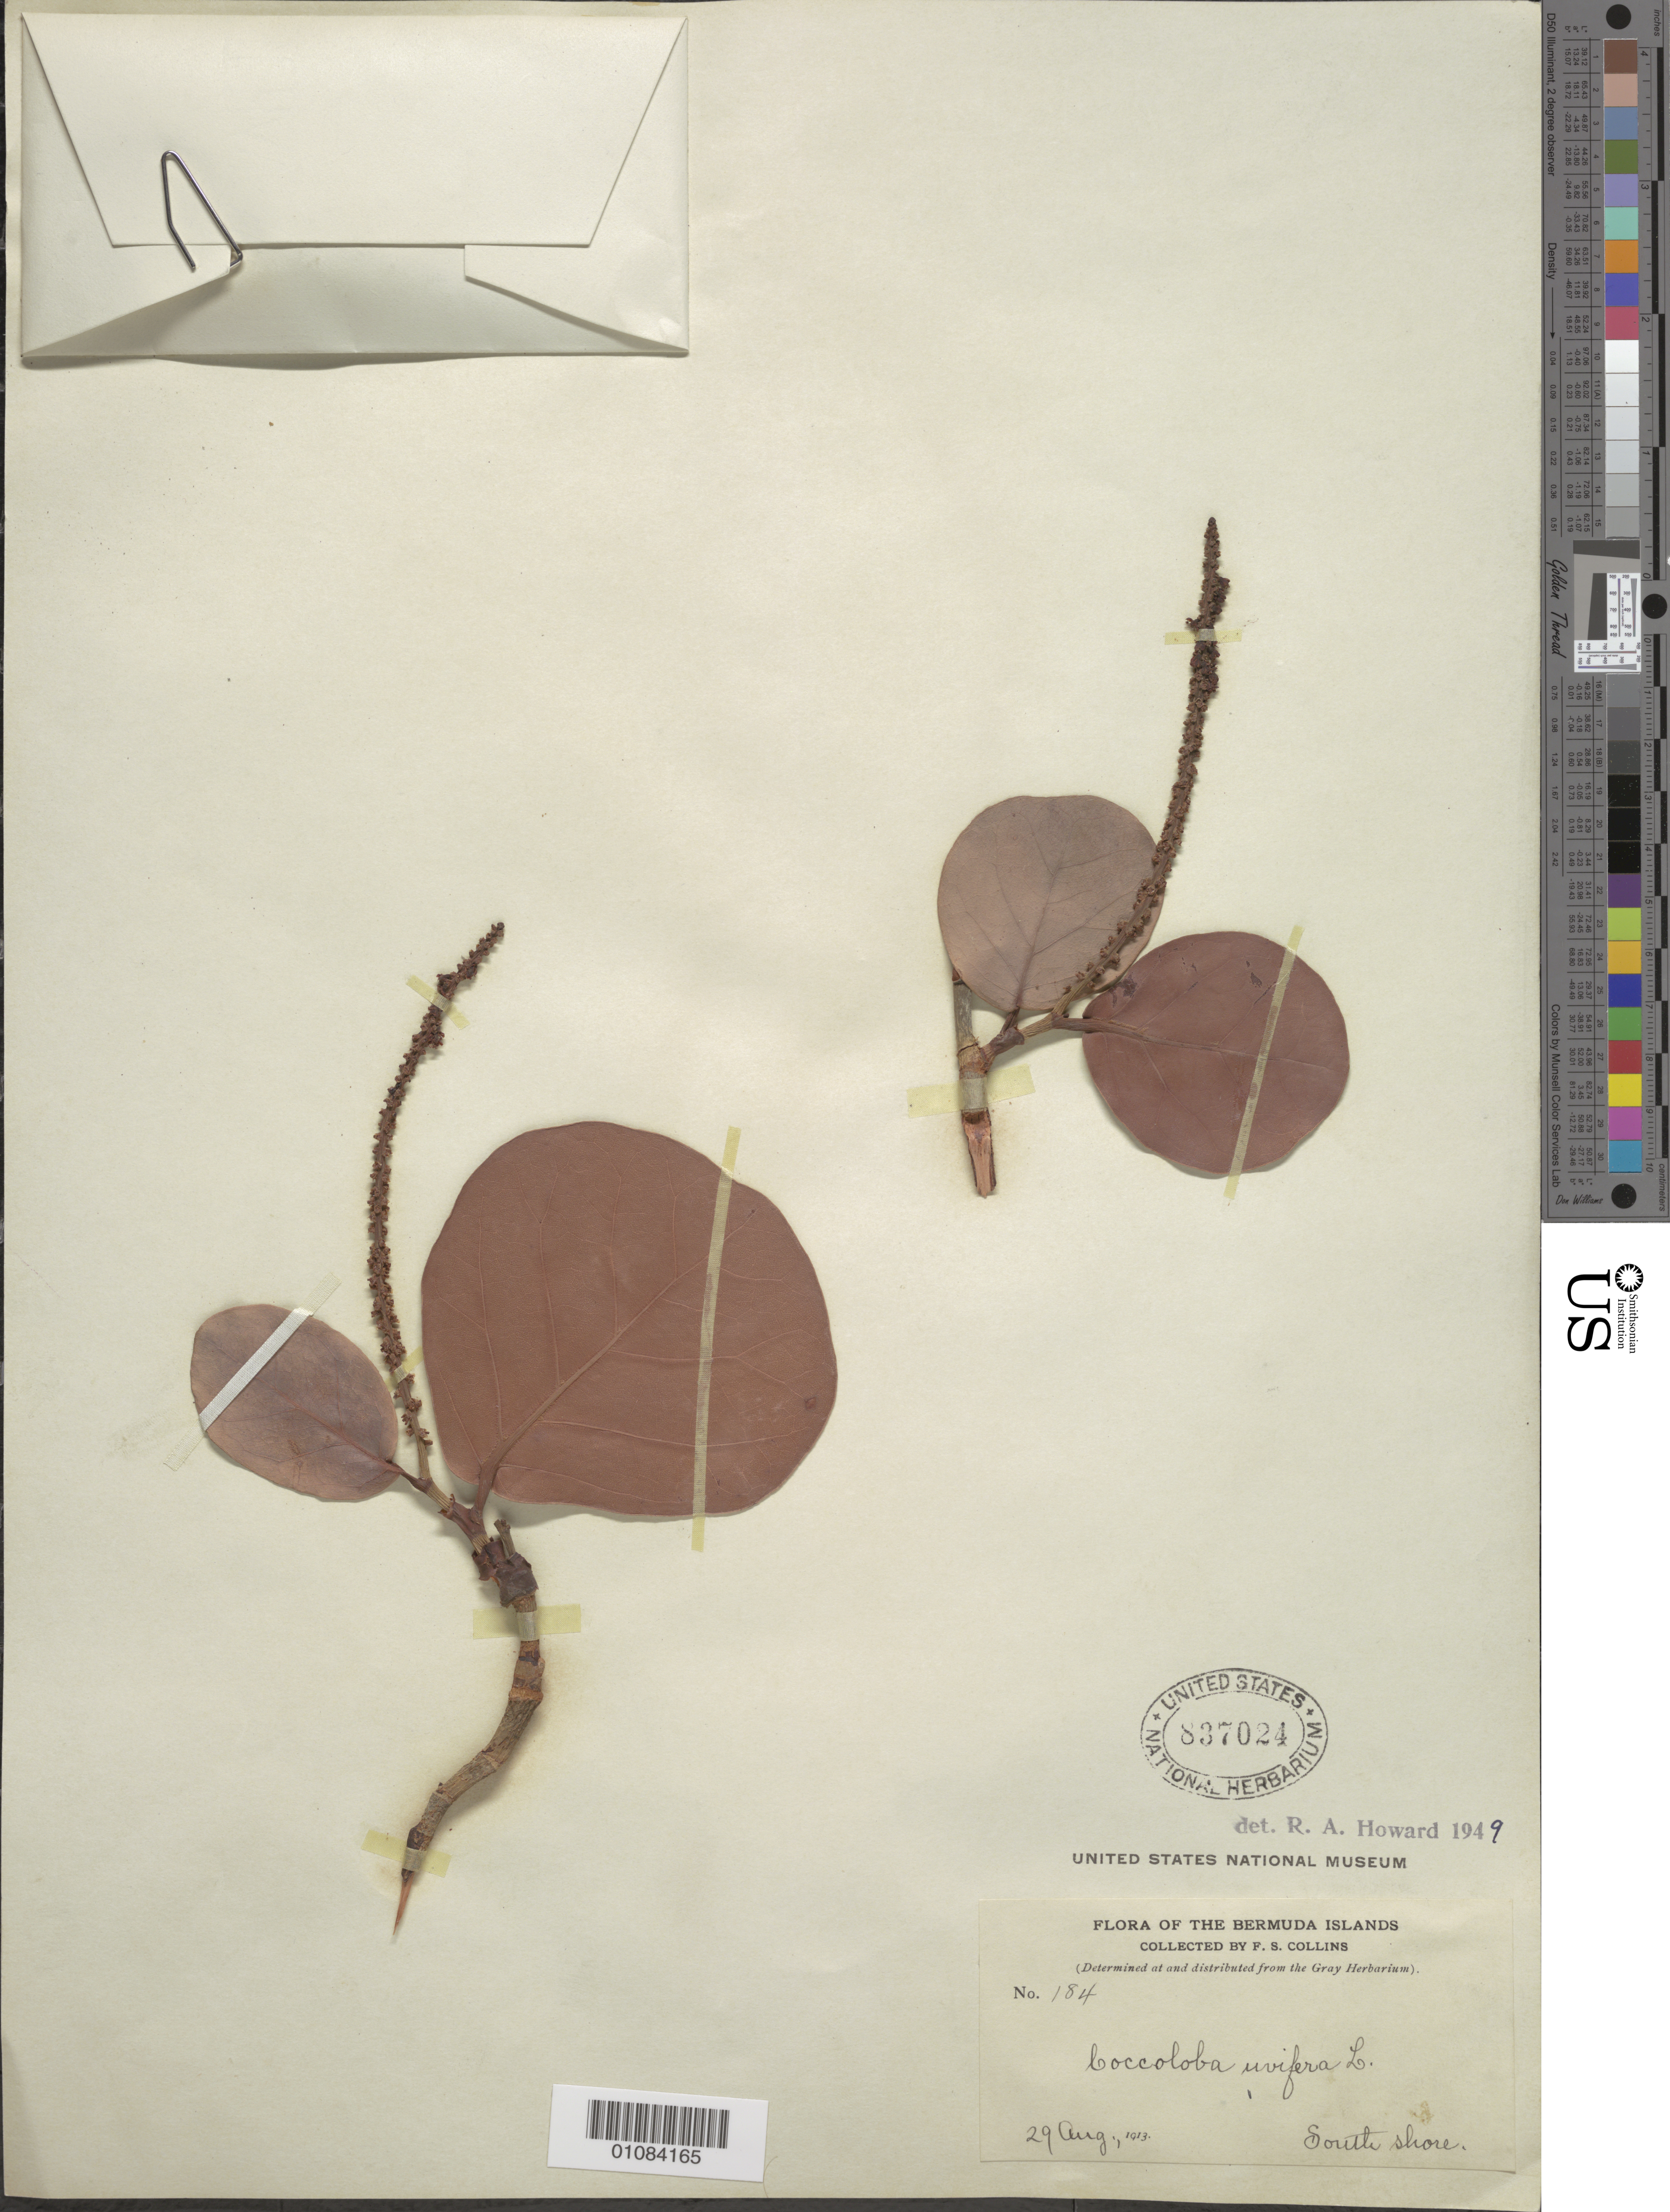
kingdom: Plantae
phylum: Tracheophyta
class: Magnoliopsida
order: Caryophyllales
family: Polygonaceae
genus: Coccoloba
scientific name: Coccoloba uvifera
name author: L.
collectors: F. Collins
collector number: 184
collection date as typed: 29 Aug 1913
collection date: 1913-08-29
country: Bermuda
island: Bermuda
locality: South shore.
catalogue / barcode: US 837024